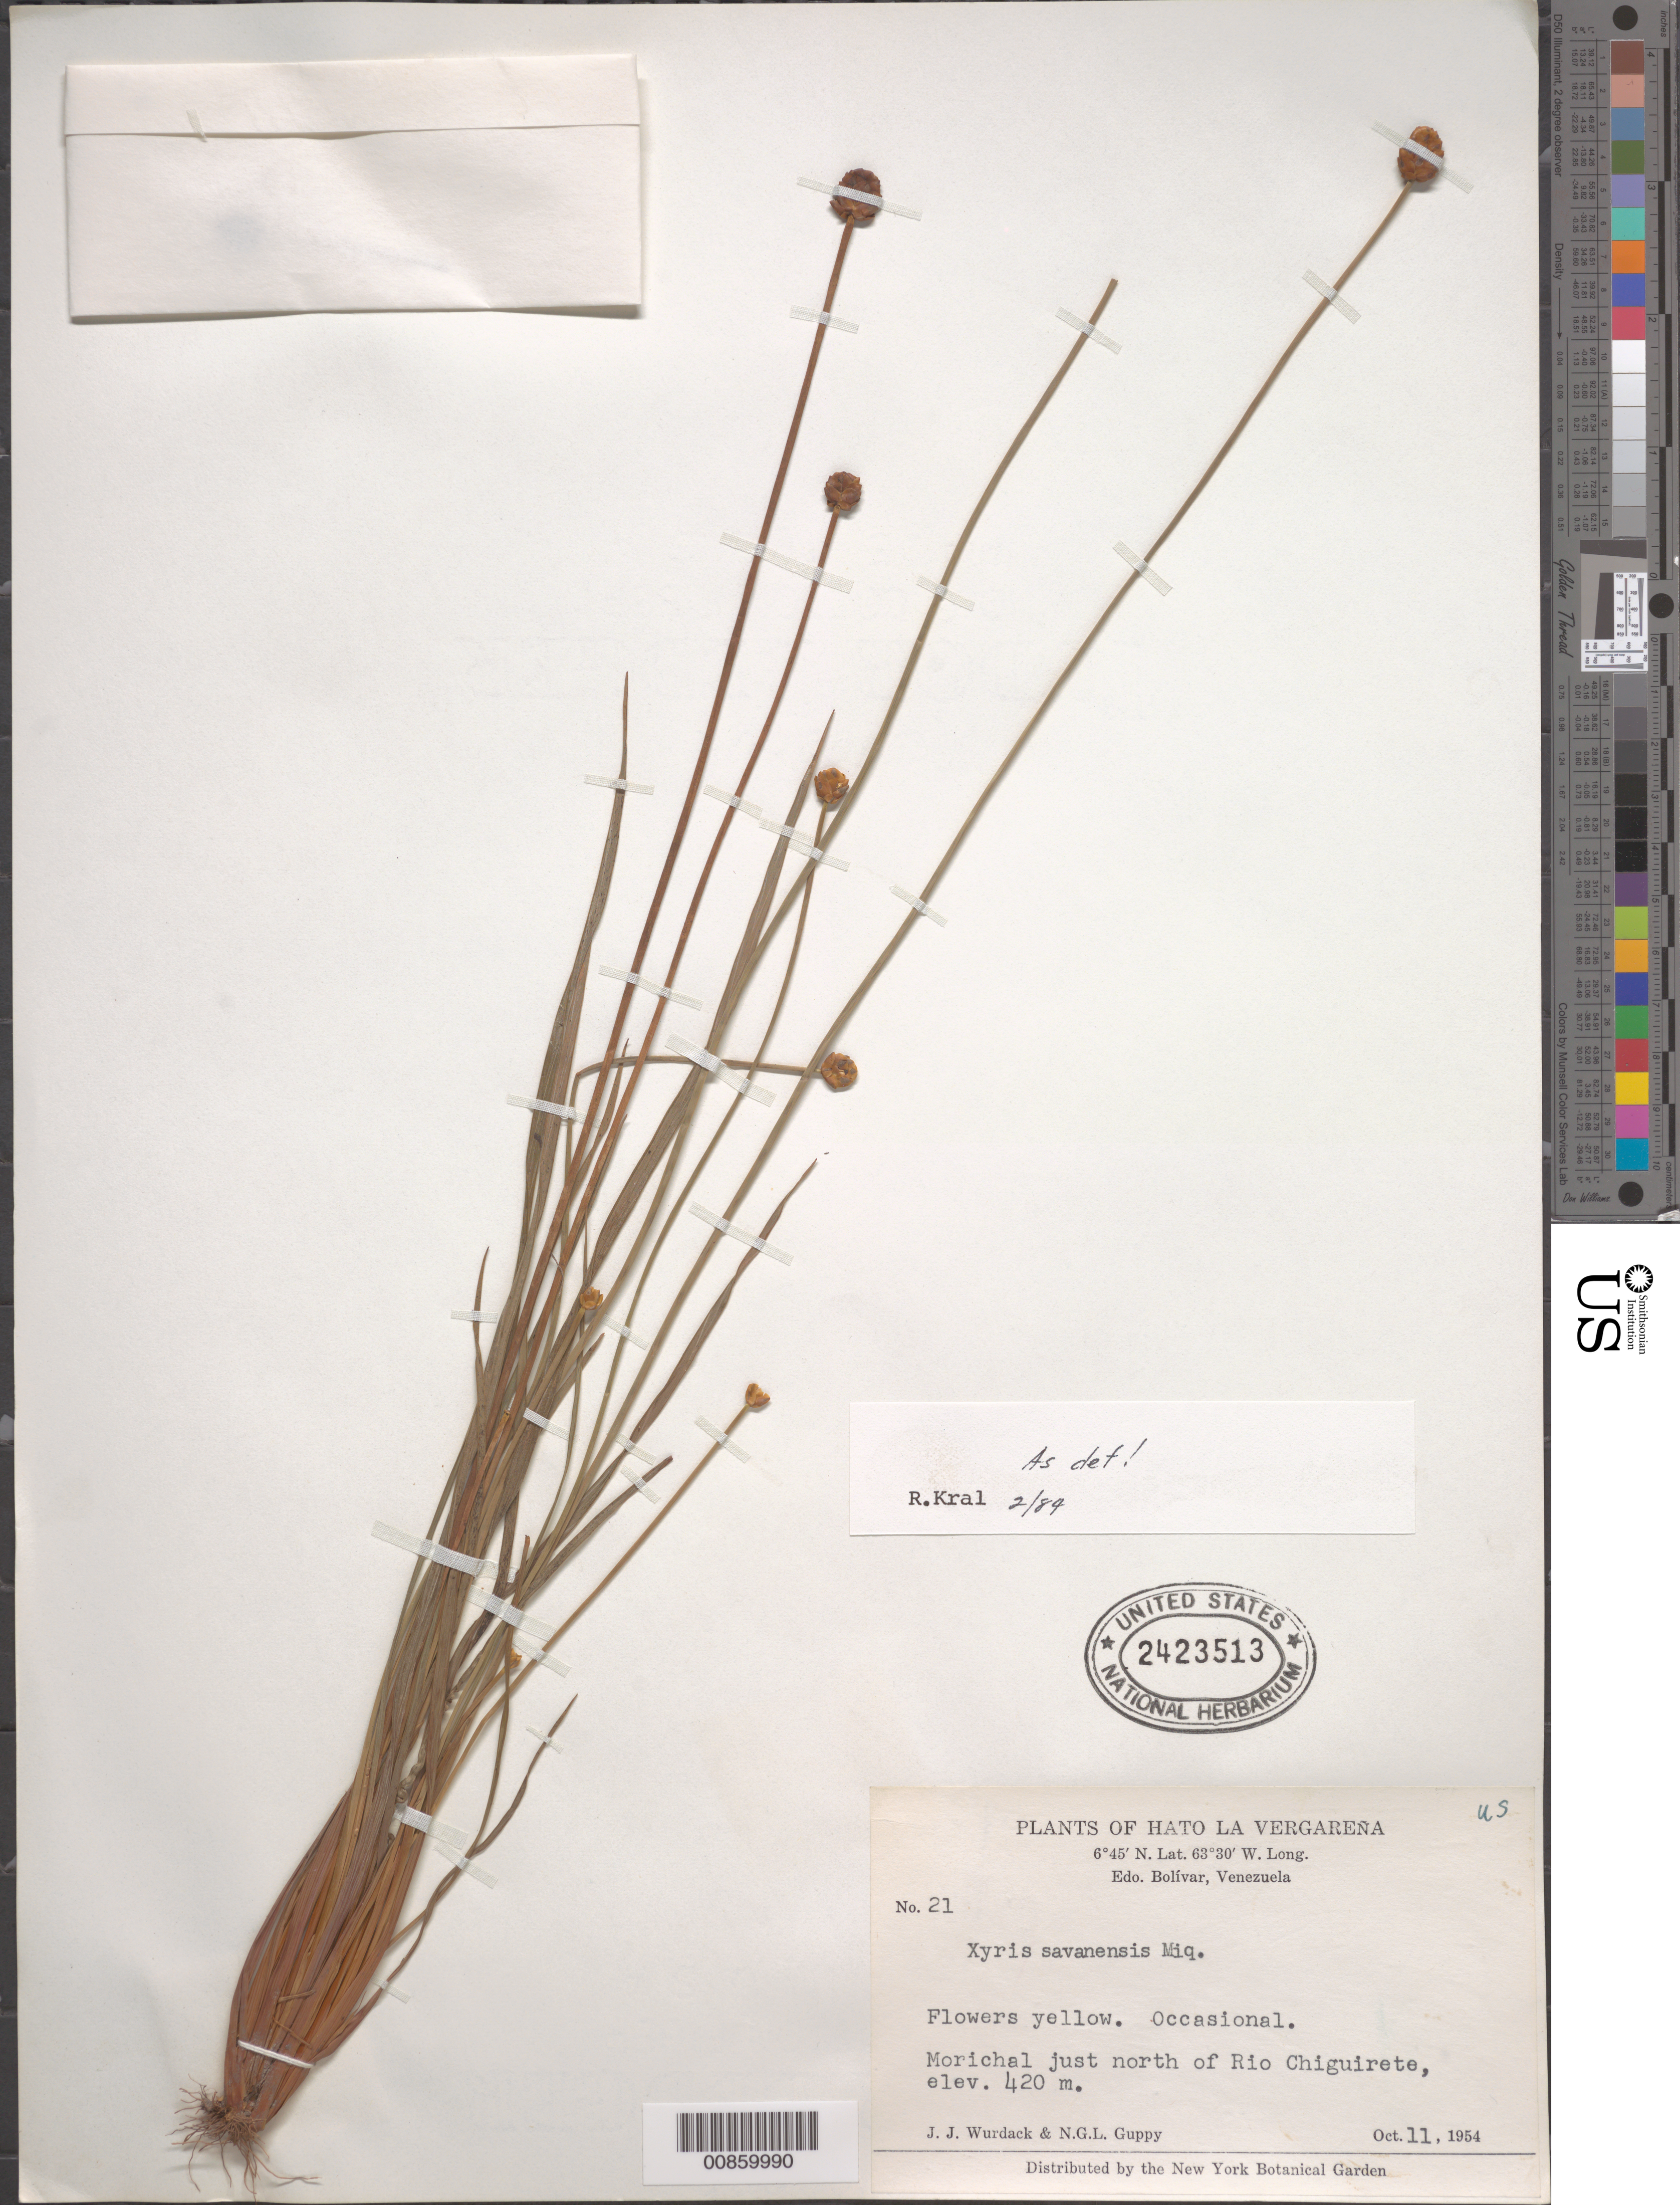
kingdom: Plantae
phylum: Tracheophyta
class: Liliopsida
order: Poales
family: Xyridaceae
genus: Xyris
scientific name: Xyris savanensis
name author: Miq.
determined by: Kral, Robert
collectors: J. J. Wurdack & N. Guppy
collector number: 21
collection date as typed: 11-Oct-54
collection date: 1954-10-11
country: Venezuela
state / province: Bolívar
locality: Hato La Vergareña, just N of Río Chiguirete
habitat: Morichal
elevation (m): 420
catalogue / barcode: US 2423513